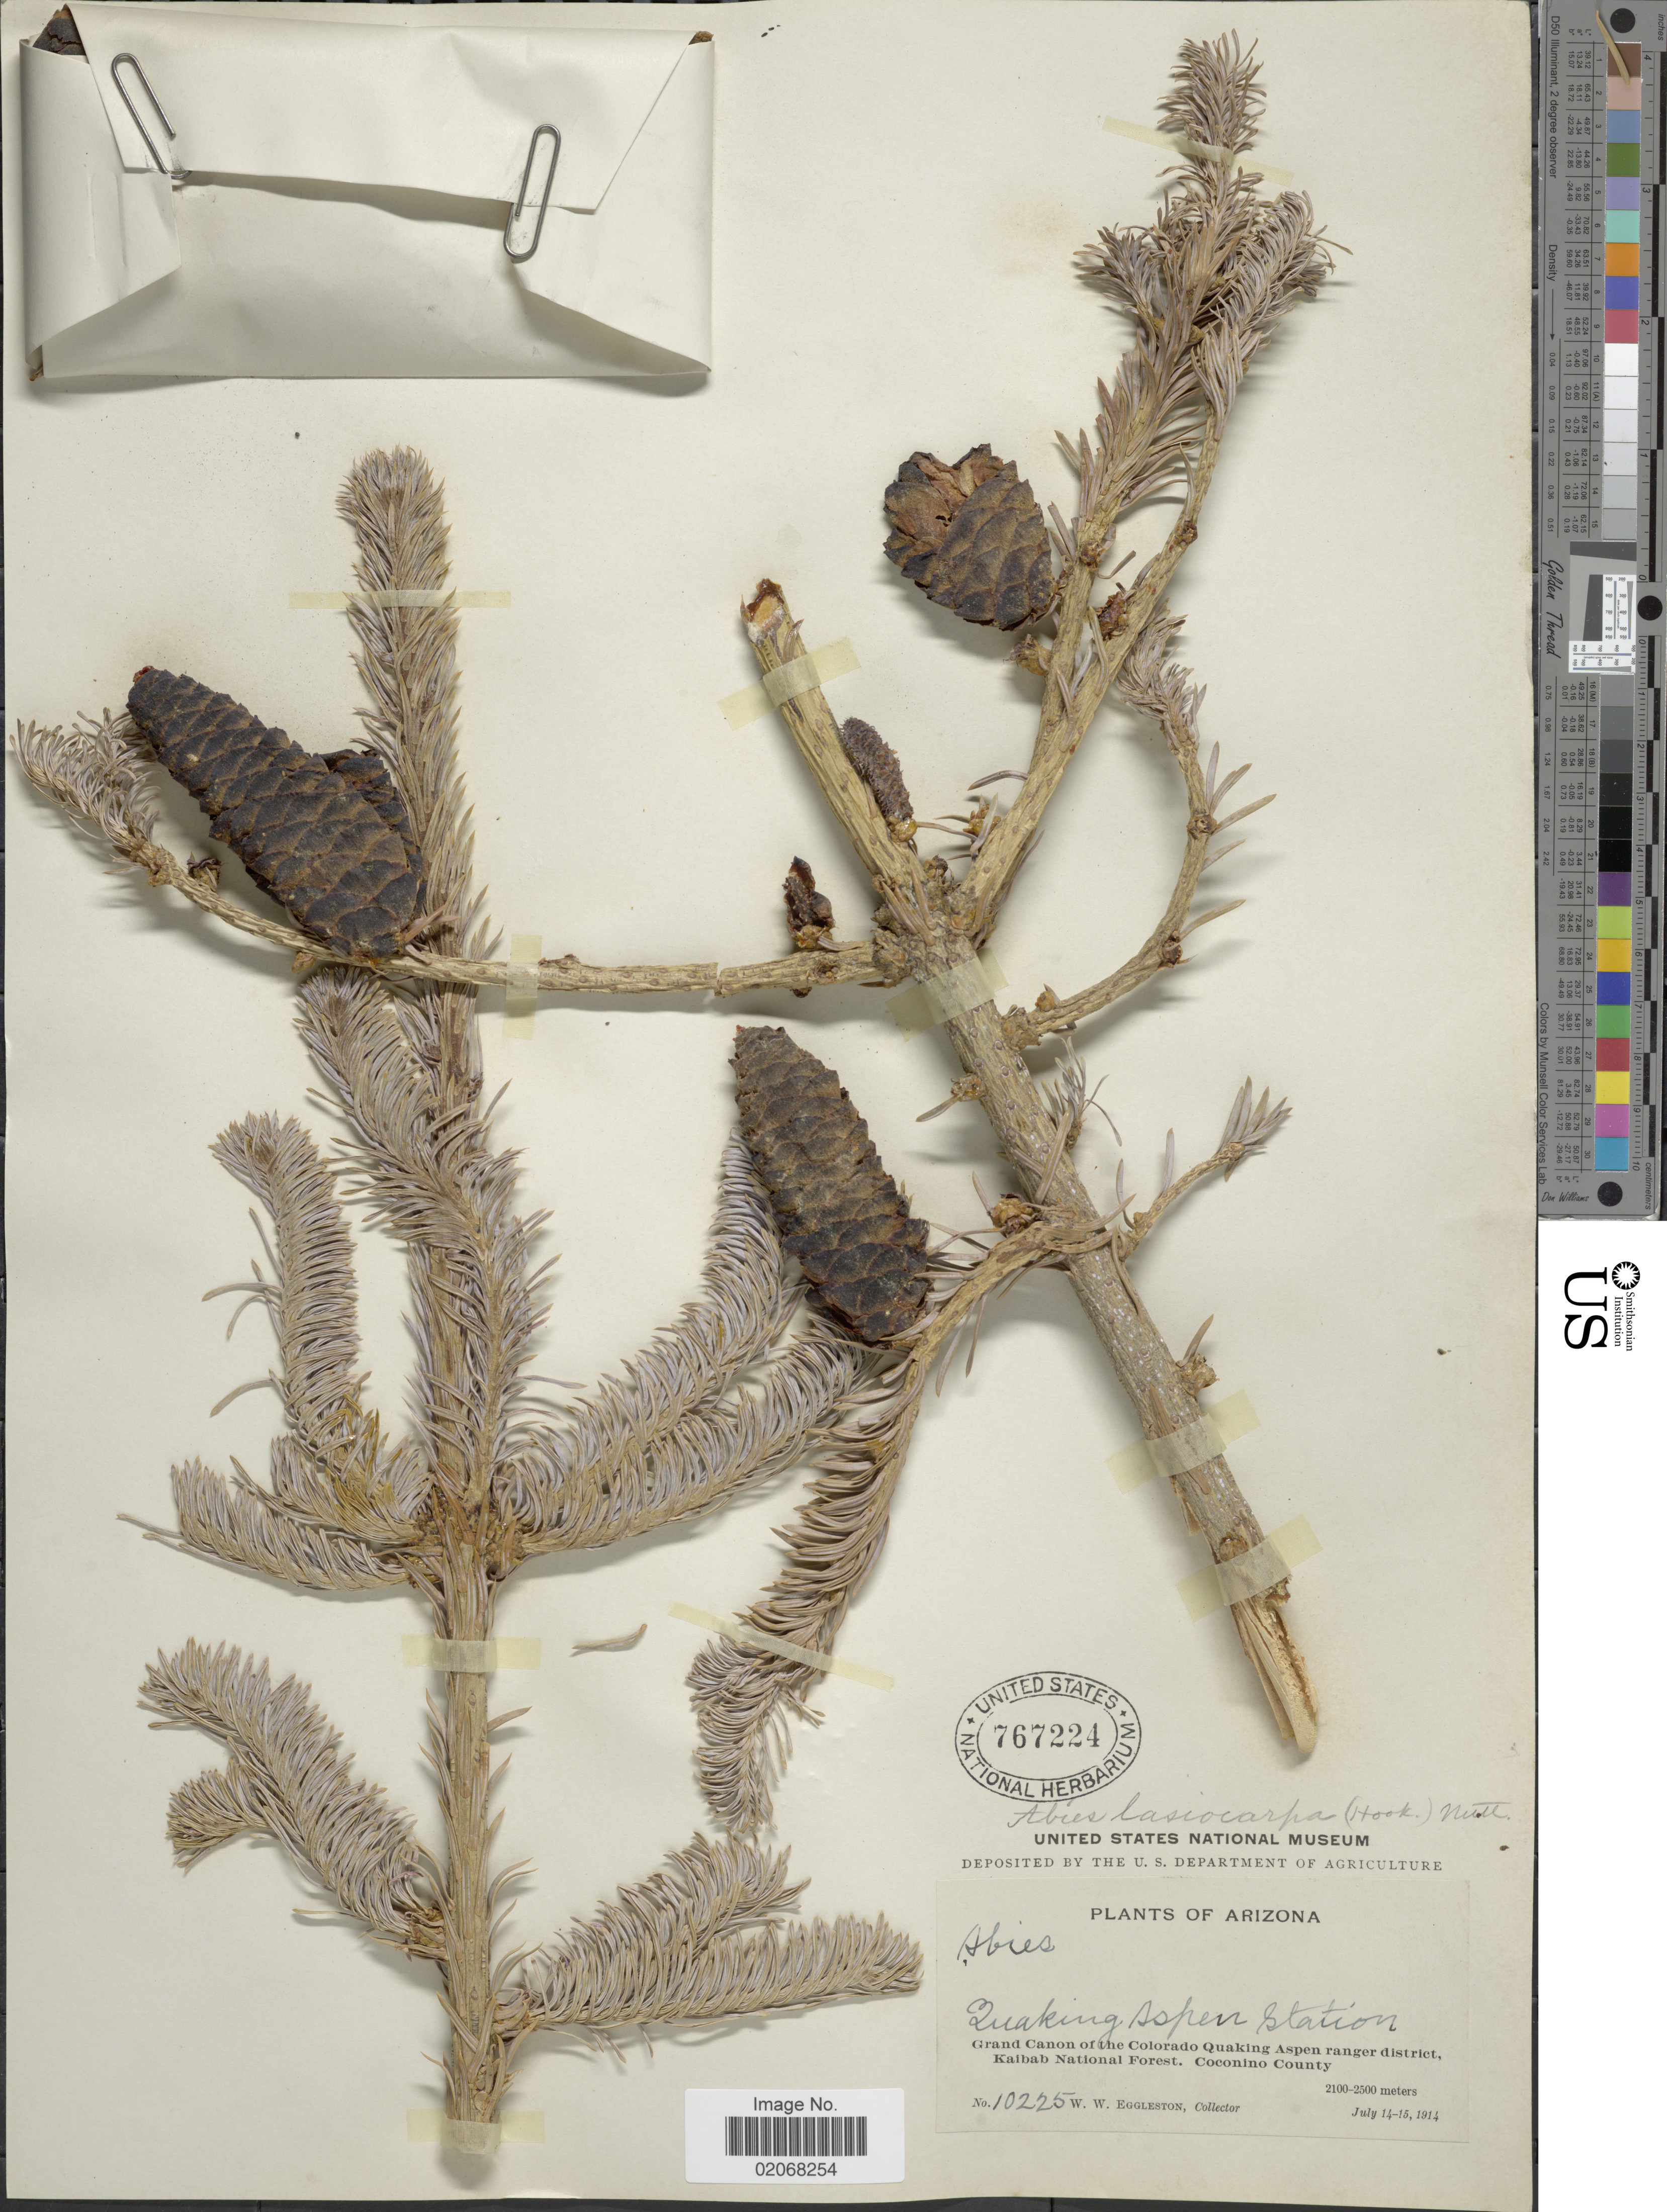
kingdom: Plantae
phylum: Tracheophyta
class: Pinopsida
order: Pinales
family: Pinaceae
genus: Abies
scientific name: Abies lasiocarpa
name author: (Hook.) Nutt.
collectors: W. W. Eggleston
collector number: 10225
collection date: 1914-07-14/1914-07-15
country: United States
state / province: Arizona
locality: Quaking Aspen Station, Grand Canon of the Colorado Quaking Aspen ranger district, Kaibab National Forest, Coconino County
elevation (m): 2100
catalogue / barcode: US 767224